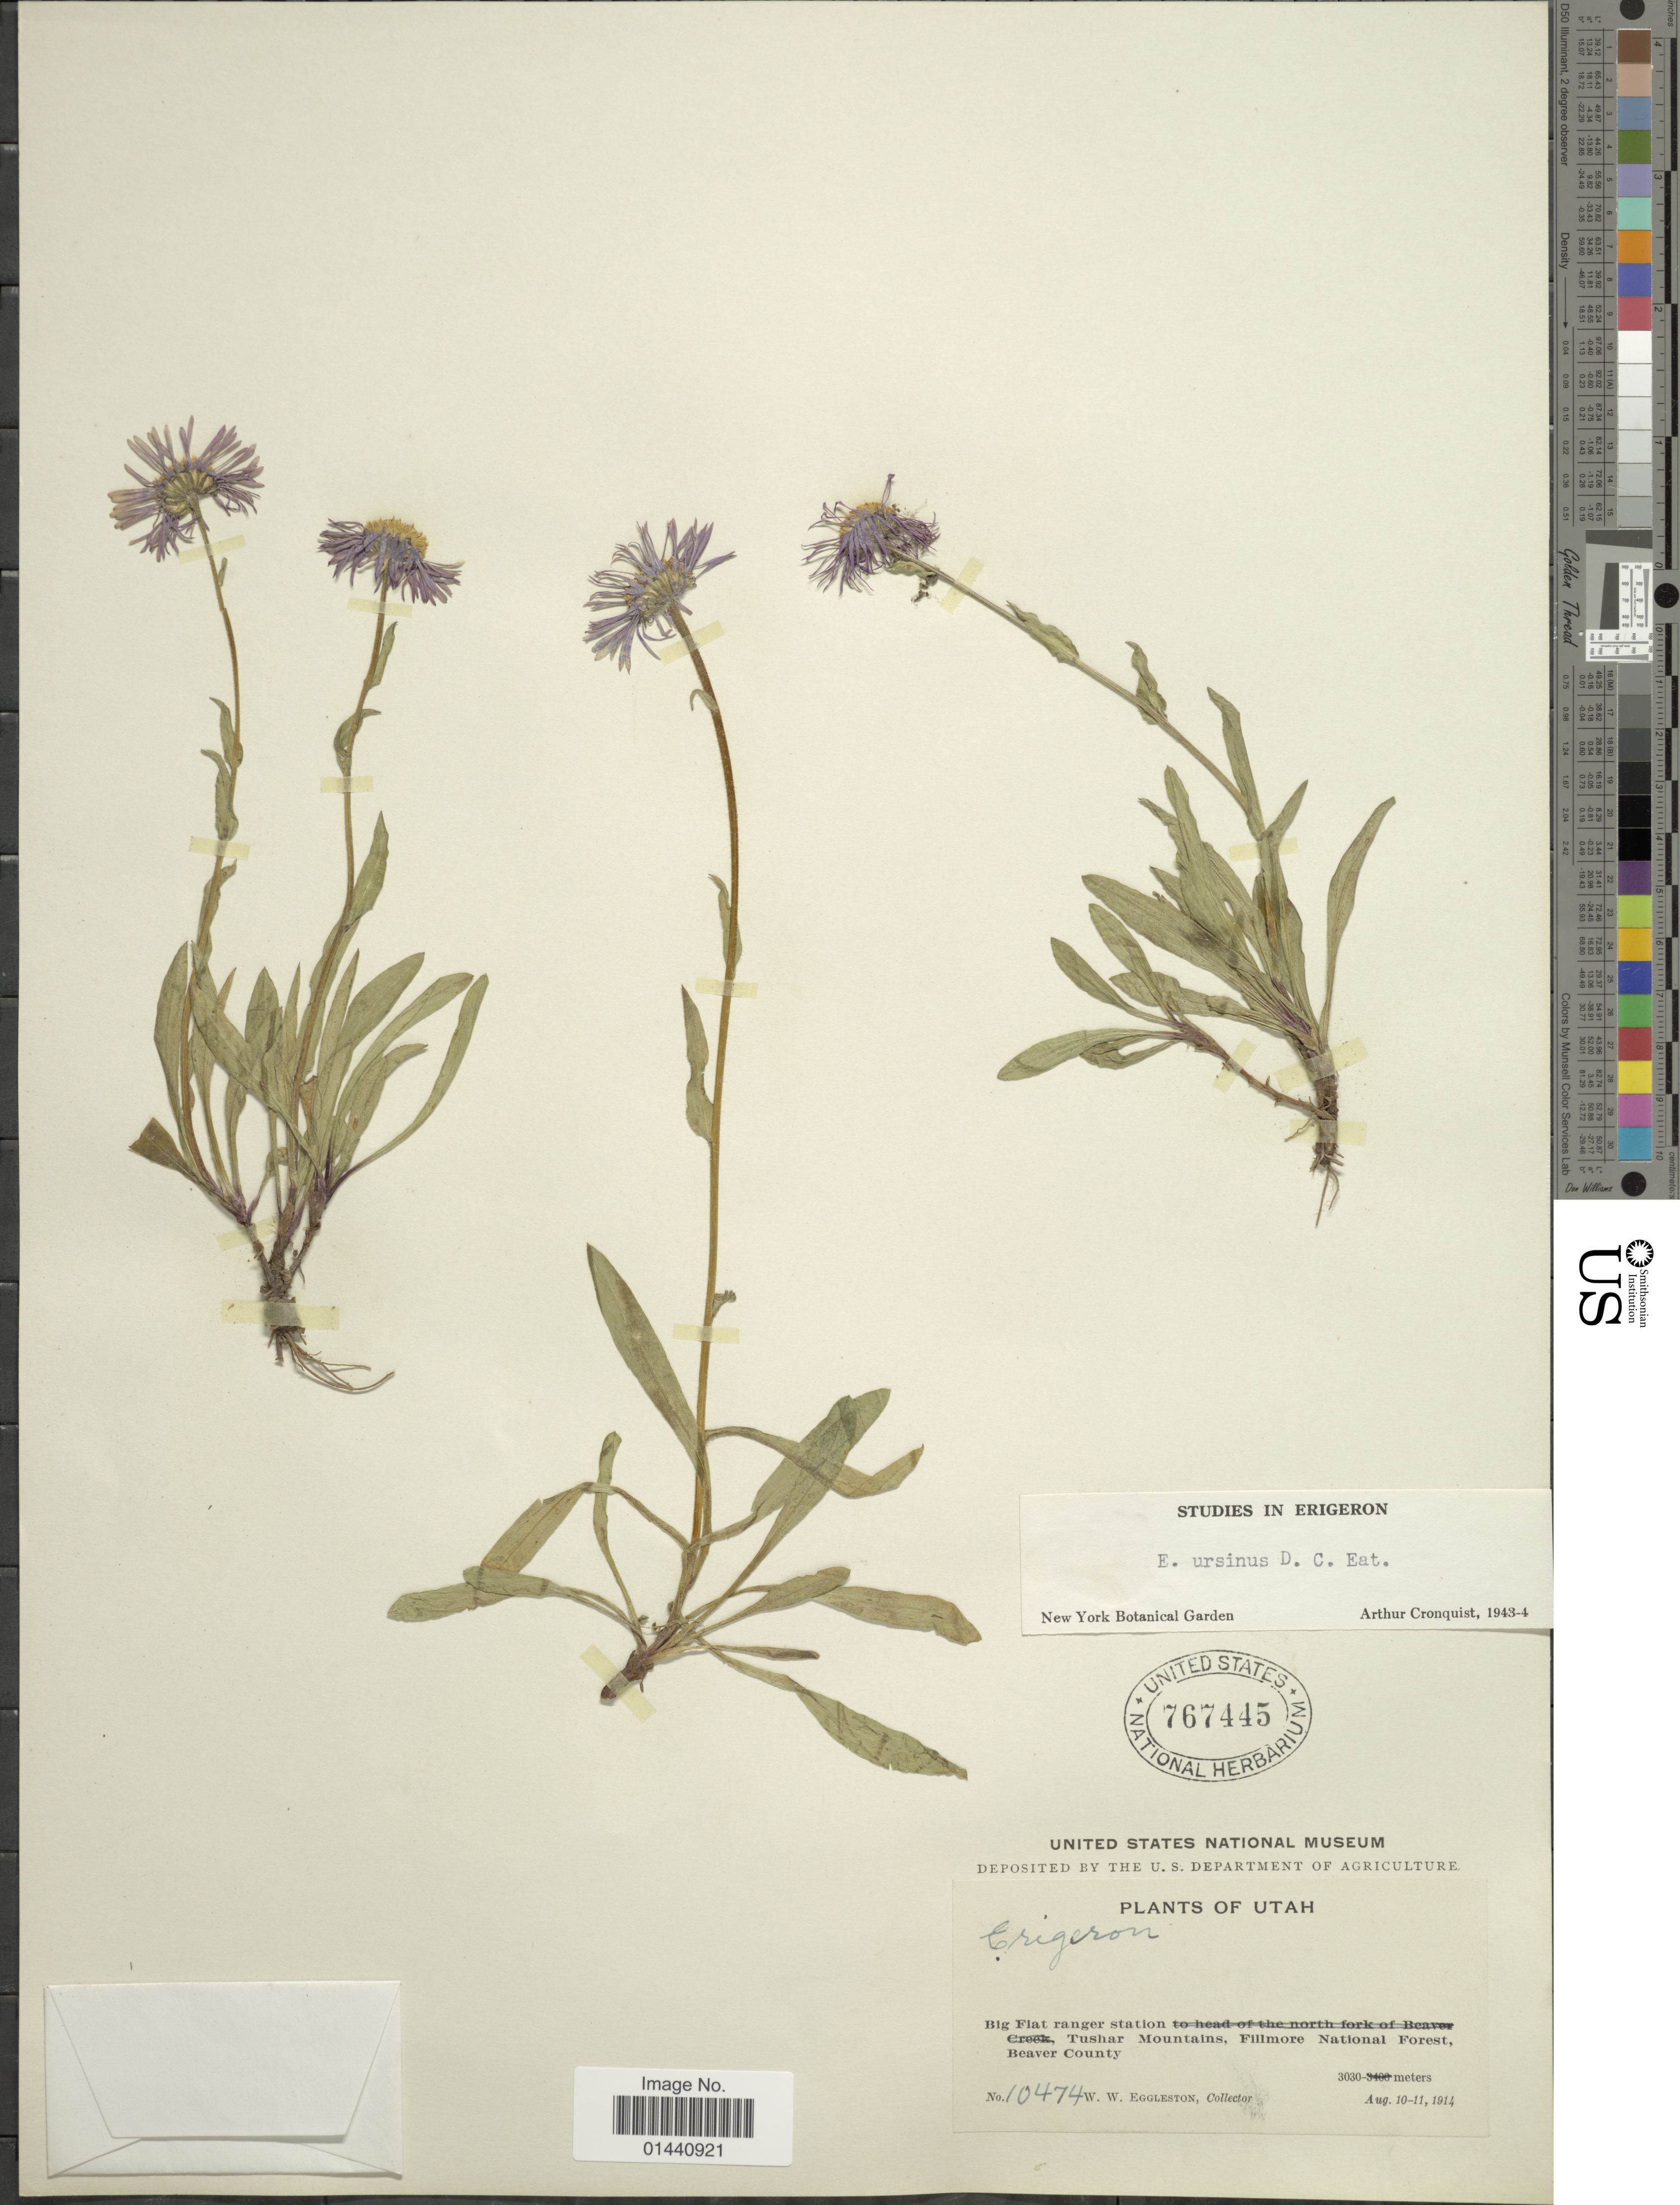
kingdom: Plantae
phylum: Tracheophyta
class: Magnoliopsida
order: Asterales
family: Asteraceae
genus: Erigeron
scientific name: Erigeron ursinus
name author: D.C. Eaton in C. King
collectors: W. W. Eggleston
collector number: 10474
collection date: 1914-08-10/1914-08-11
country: United States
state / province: Utah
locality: Big Flat ranger station, Tushar Mountains, Fillmore National Forest, Beaver County.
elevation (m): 3030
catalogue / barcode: US 767445